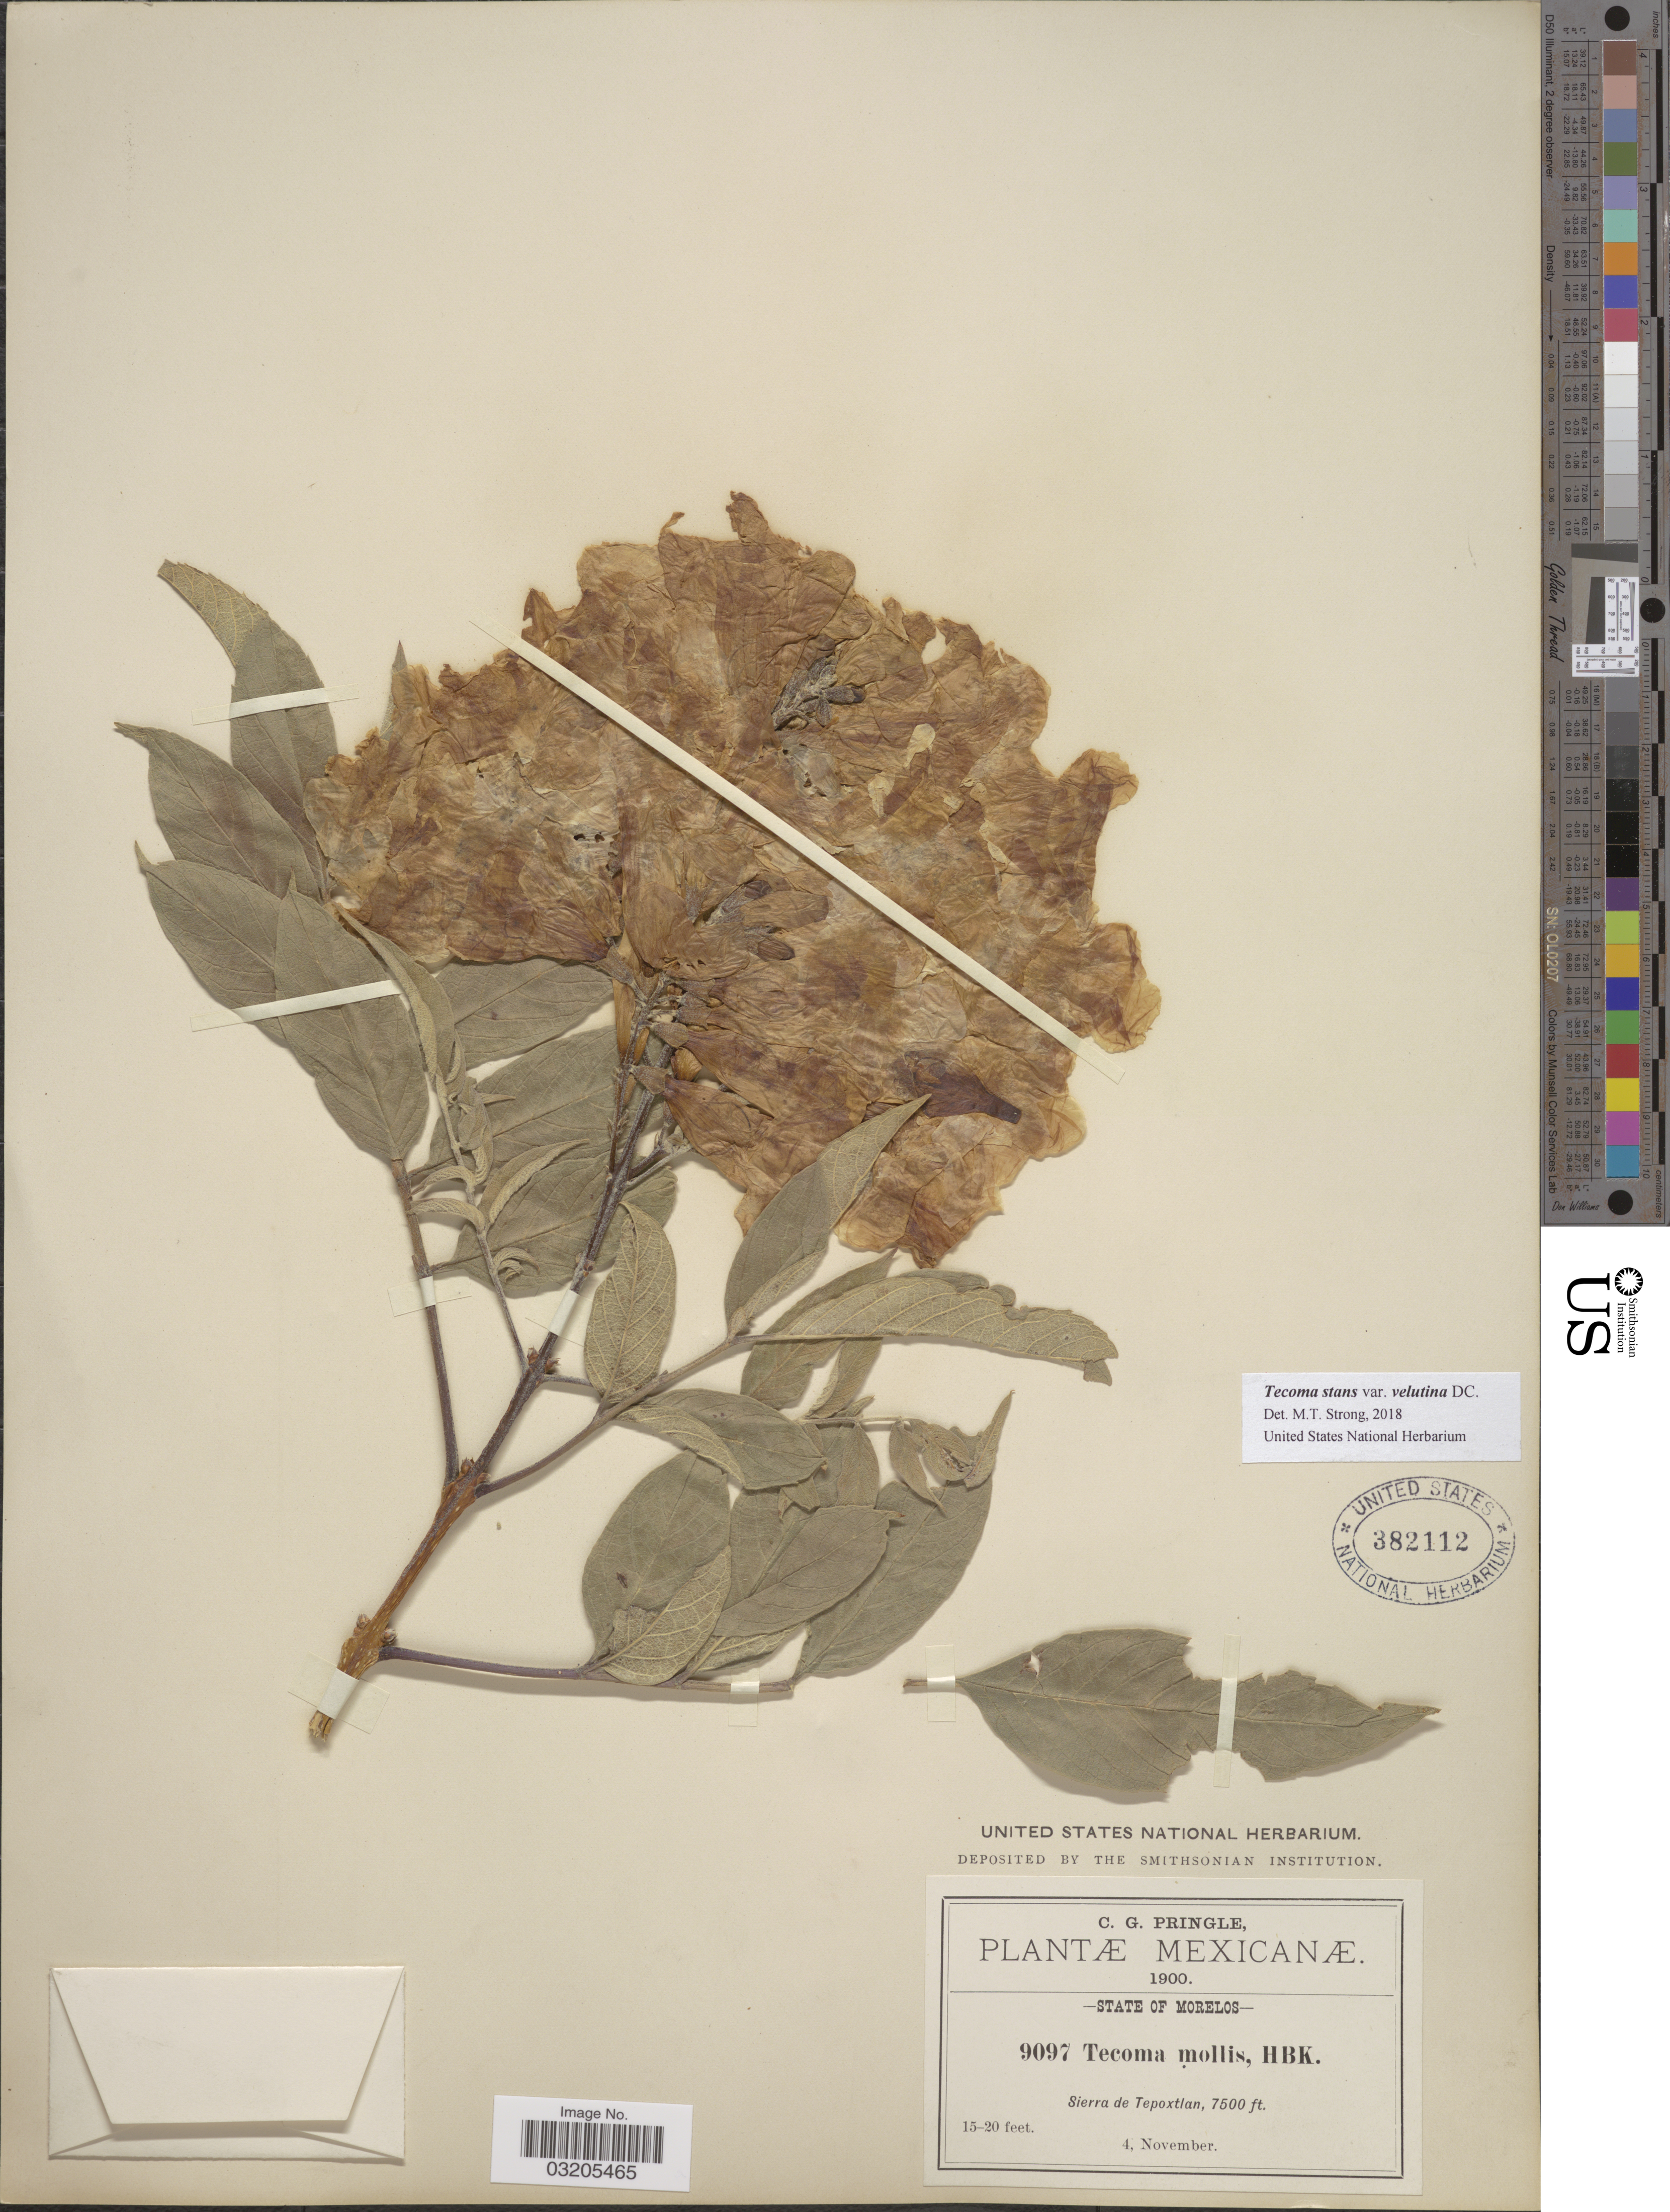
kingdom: Plantae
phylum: Tracheophyta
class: Magnoliopsida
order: Lamiales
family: Bignoniaceae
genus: Tecoma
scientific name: Tecoma stans var. velutina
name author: DC.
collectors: C. G. Pringle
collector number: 9097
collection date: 1900-11-04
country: Mexico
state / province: Morelos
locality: Sierra de Tepoxtlan.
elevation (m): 2286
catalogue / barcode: US 382112